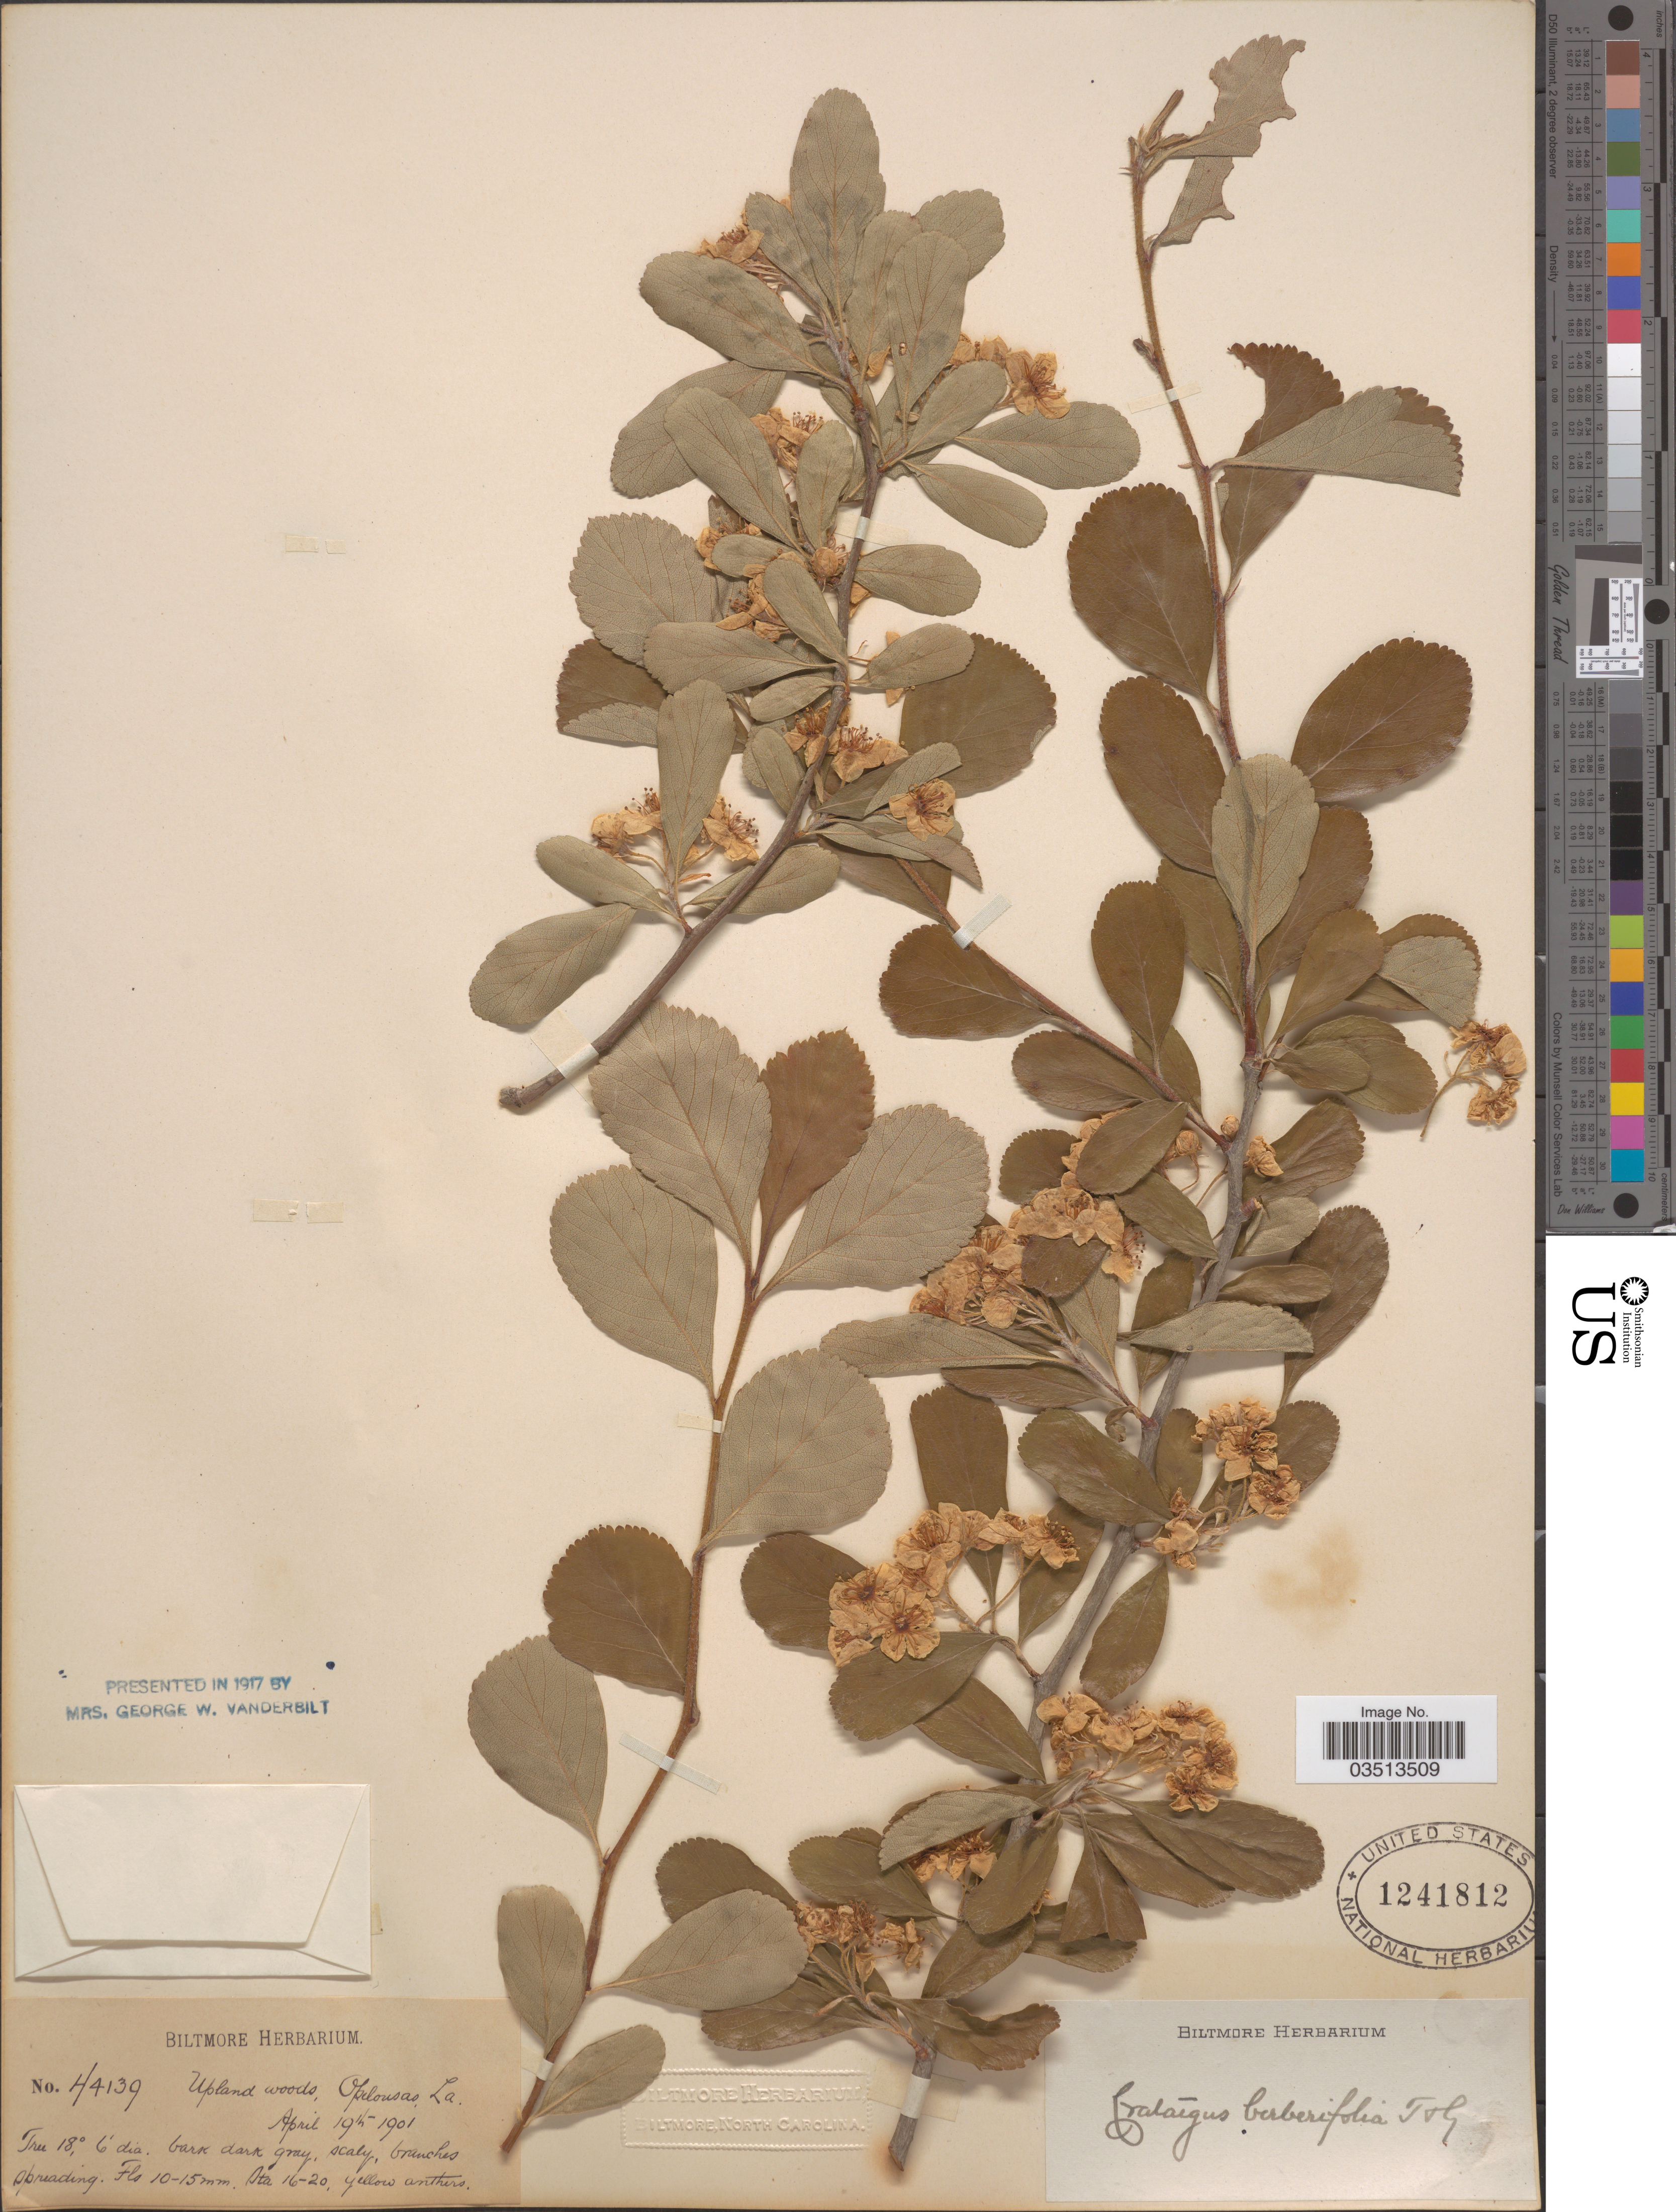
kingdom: Plantae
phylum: Tracheophyta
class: Magnoliopsida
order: Rosales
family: Rosaceae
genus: Crataegus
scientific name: Crataegus berberifolia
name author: Torr. & A. Gray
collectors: ex herb. Biltmore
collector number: H4139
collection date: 1901-04-19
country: United States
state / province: Louisiana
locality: Upland woods, Opelousas.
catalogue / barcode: US 1241812